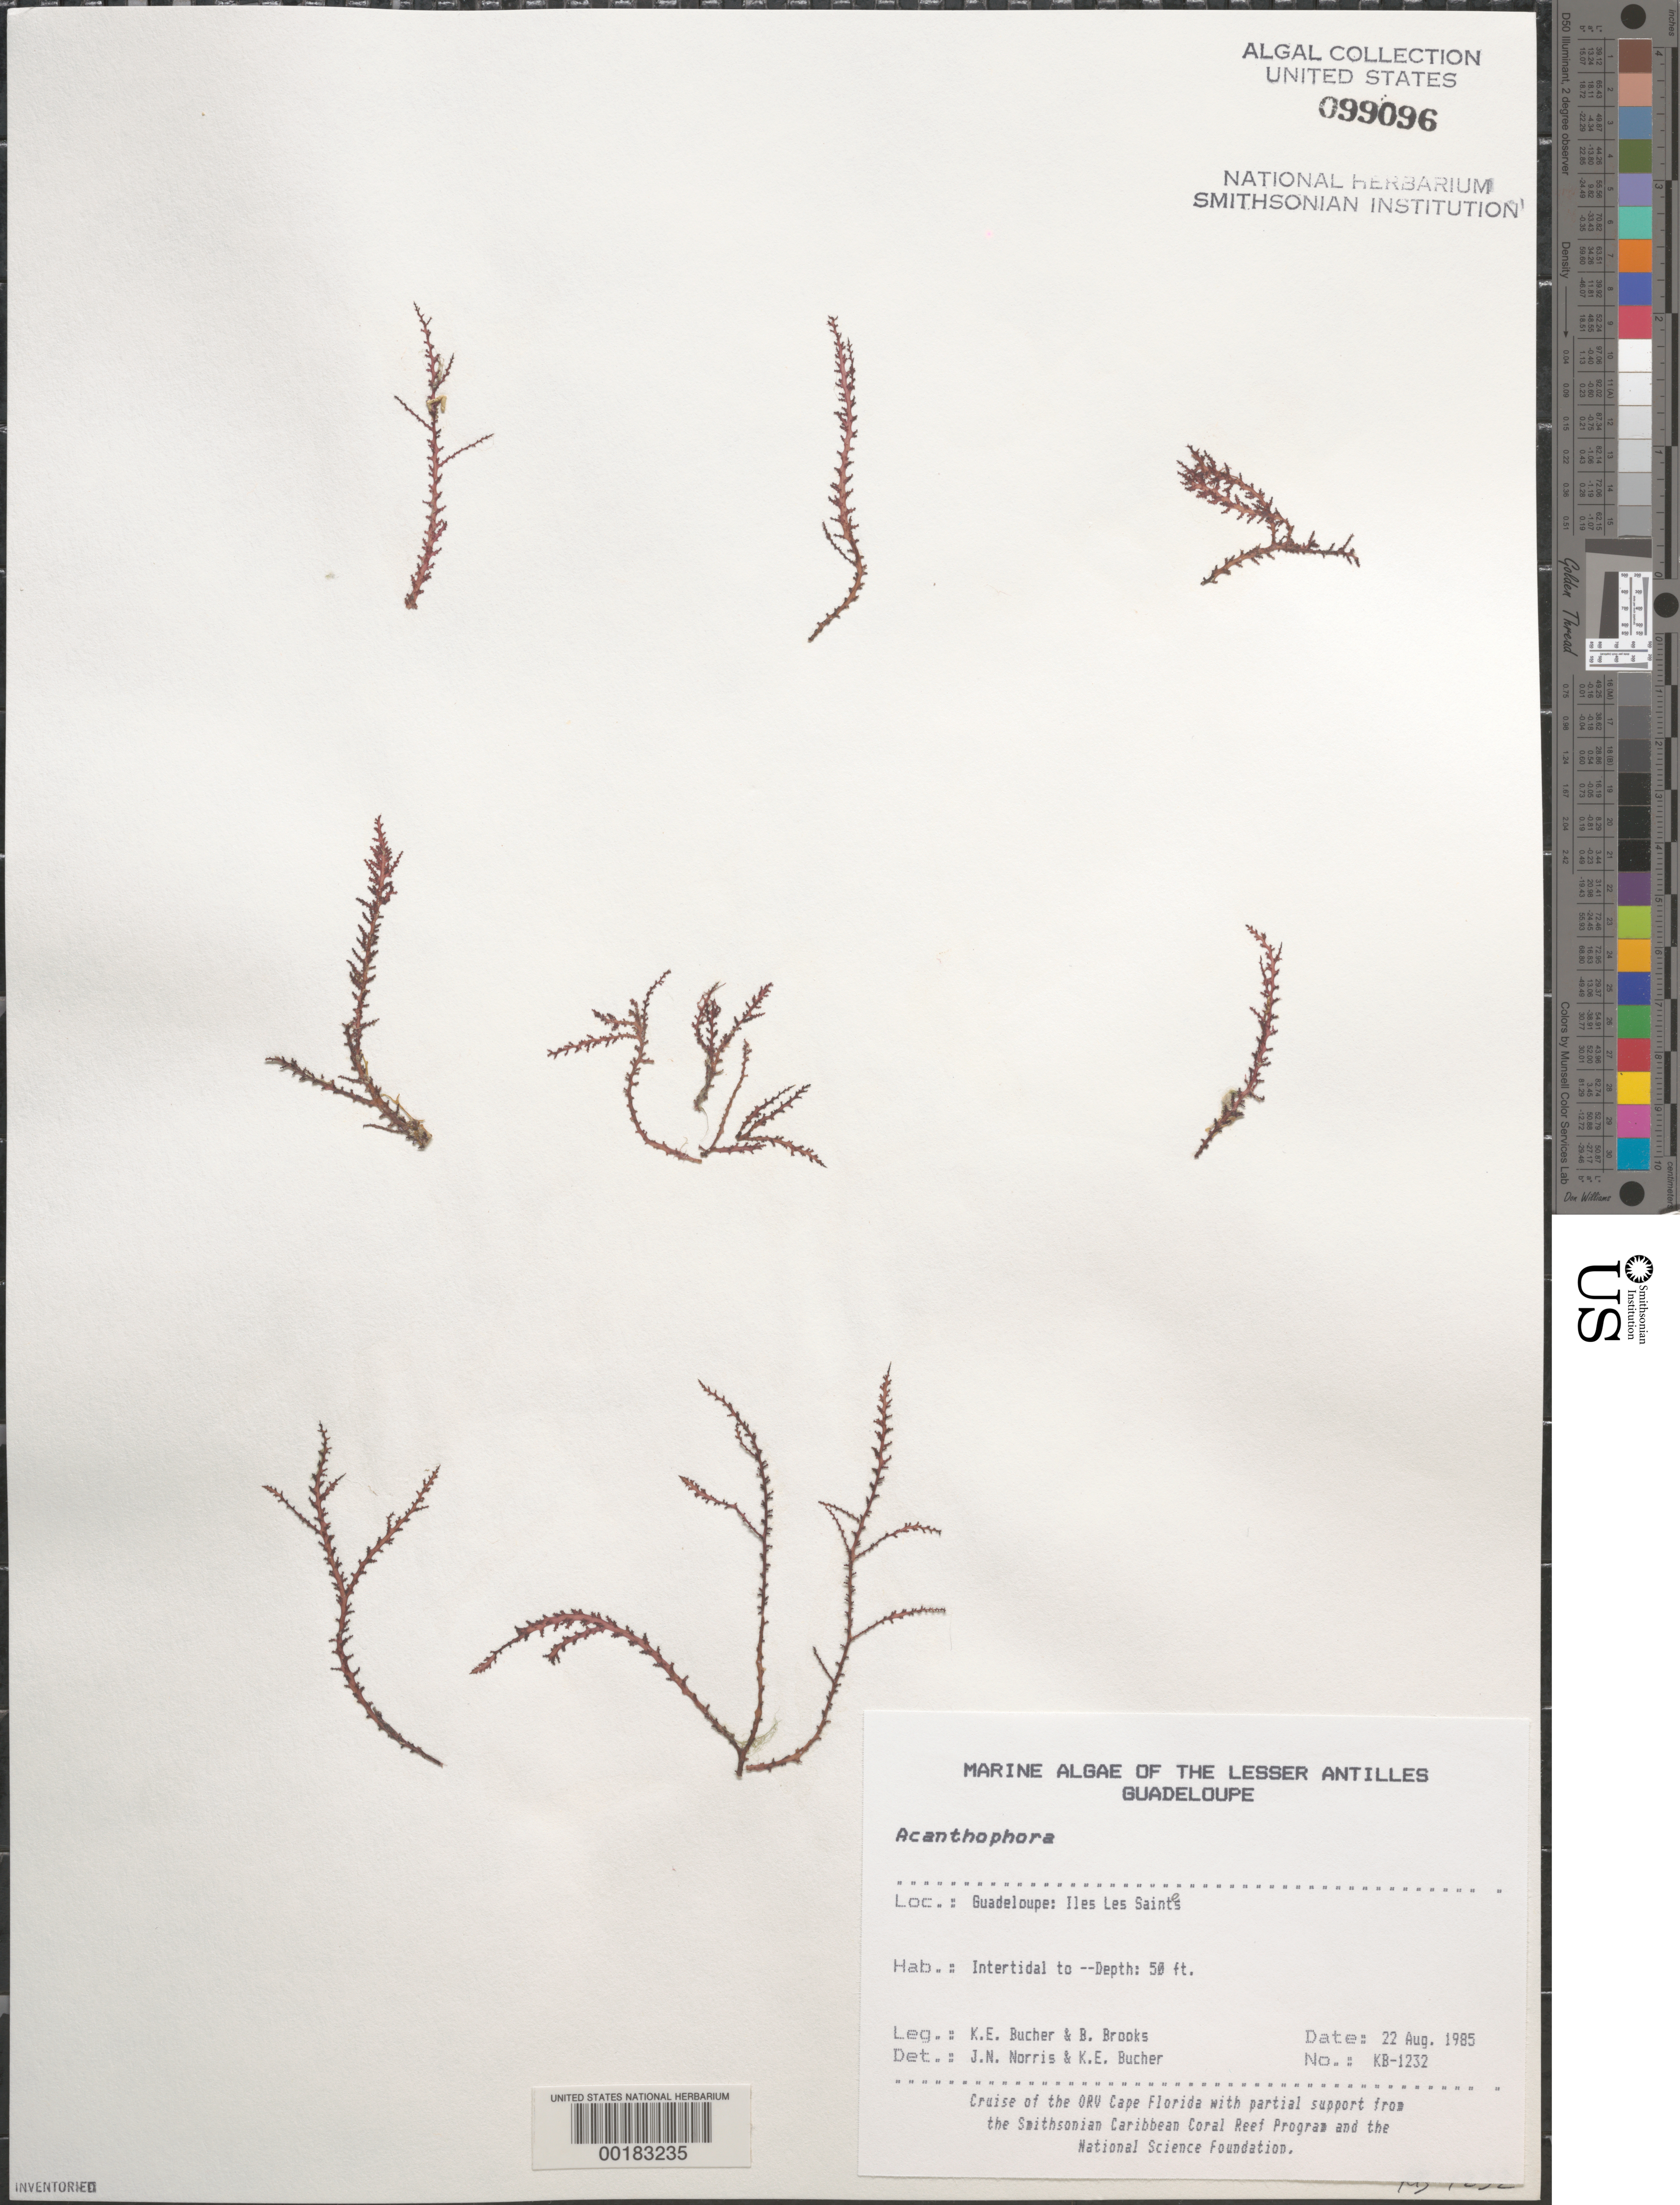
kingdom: Plantae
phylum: Rhodophyta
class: Florideophyceae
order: Ceramiales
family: Rhodomelaceae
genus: Acanthophora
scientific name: Acanthophora sp.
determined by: Norris, J. N.; Bucher, K. E.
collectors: K. E. Bucher & B. Brooks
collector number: Kb-1232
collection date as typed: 22 Aug 1985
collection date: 1985-08-22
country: Guadeloupe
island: Iles des Saintes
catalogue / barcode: US 99096